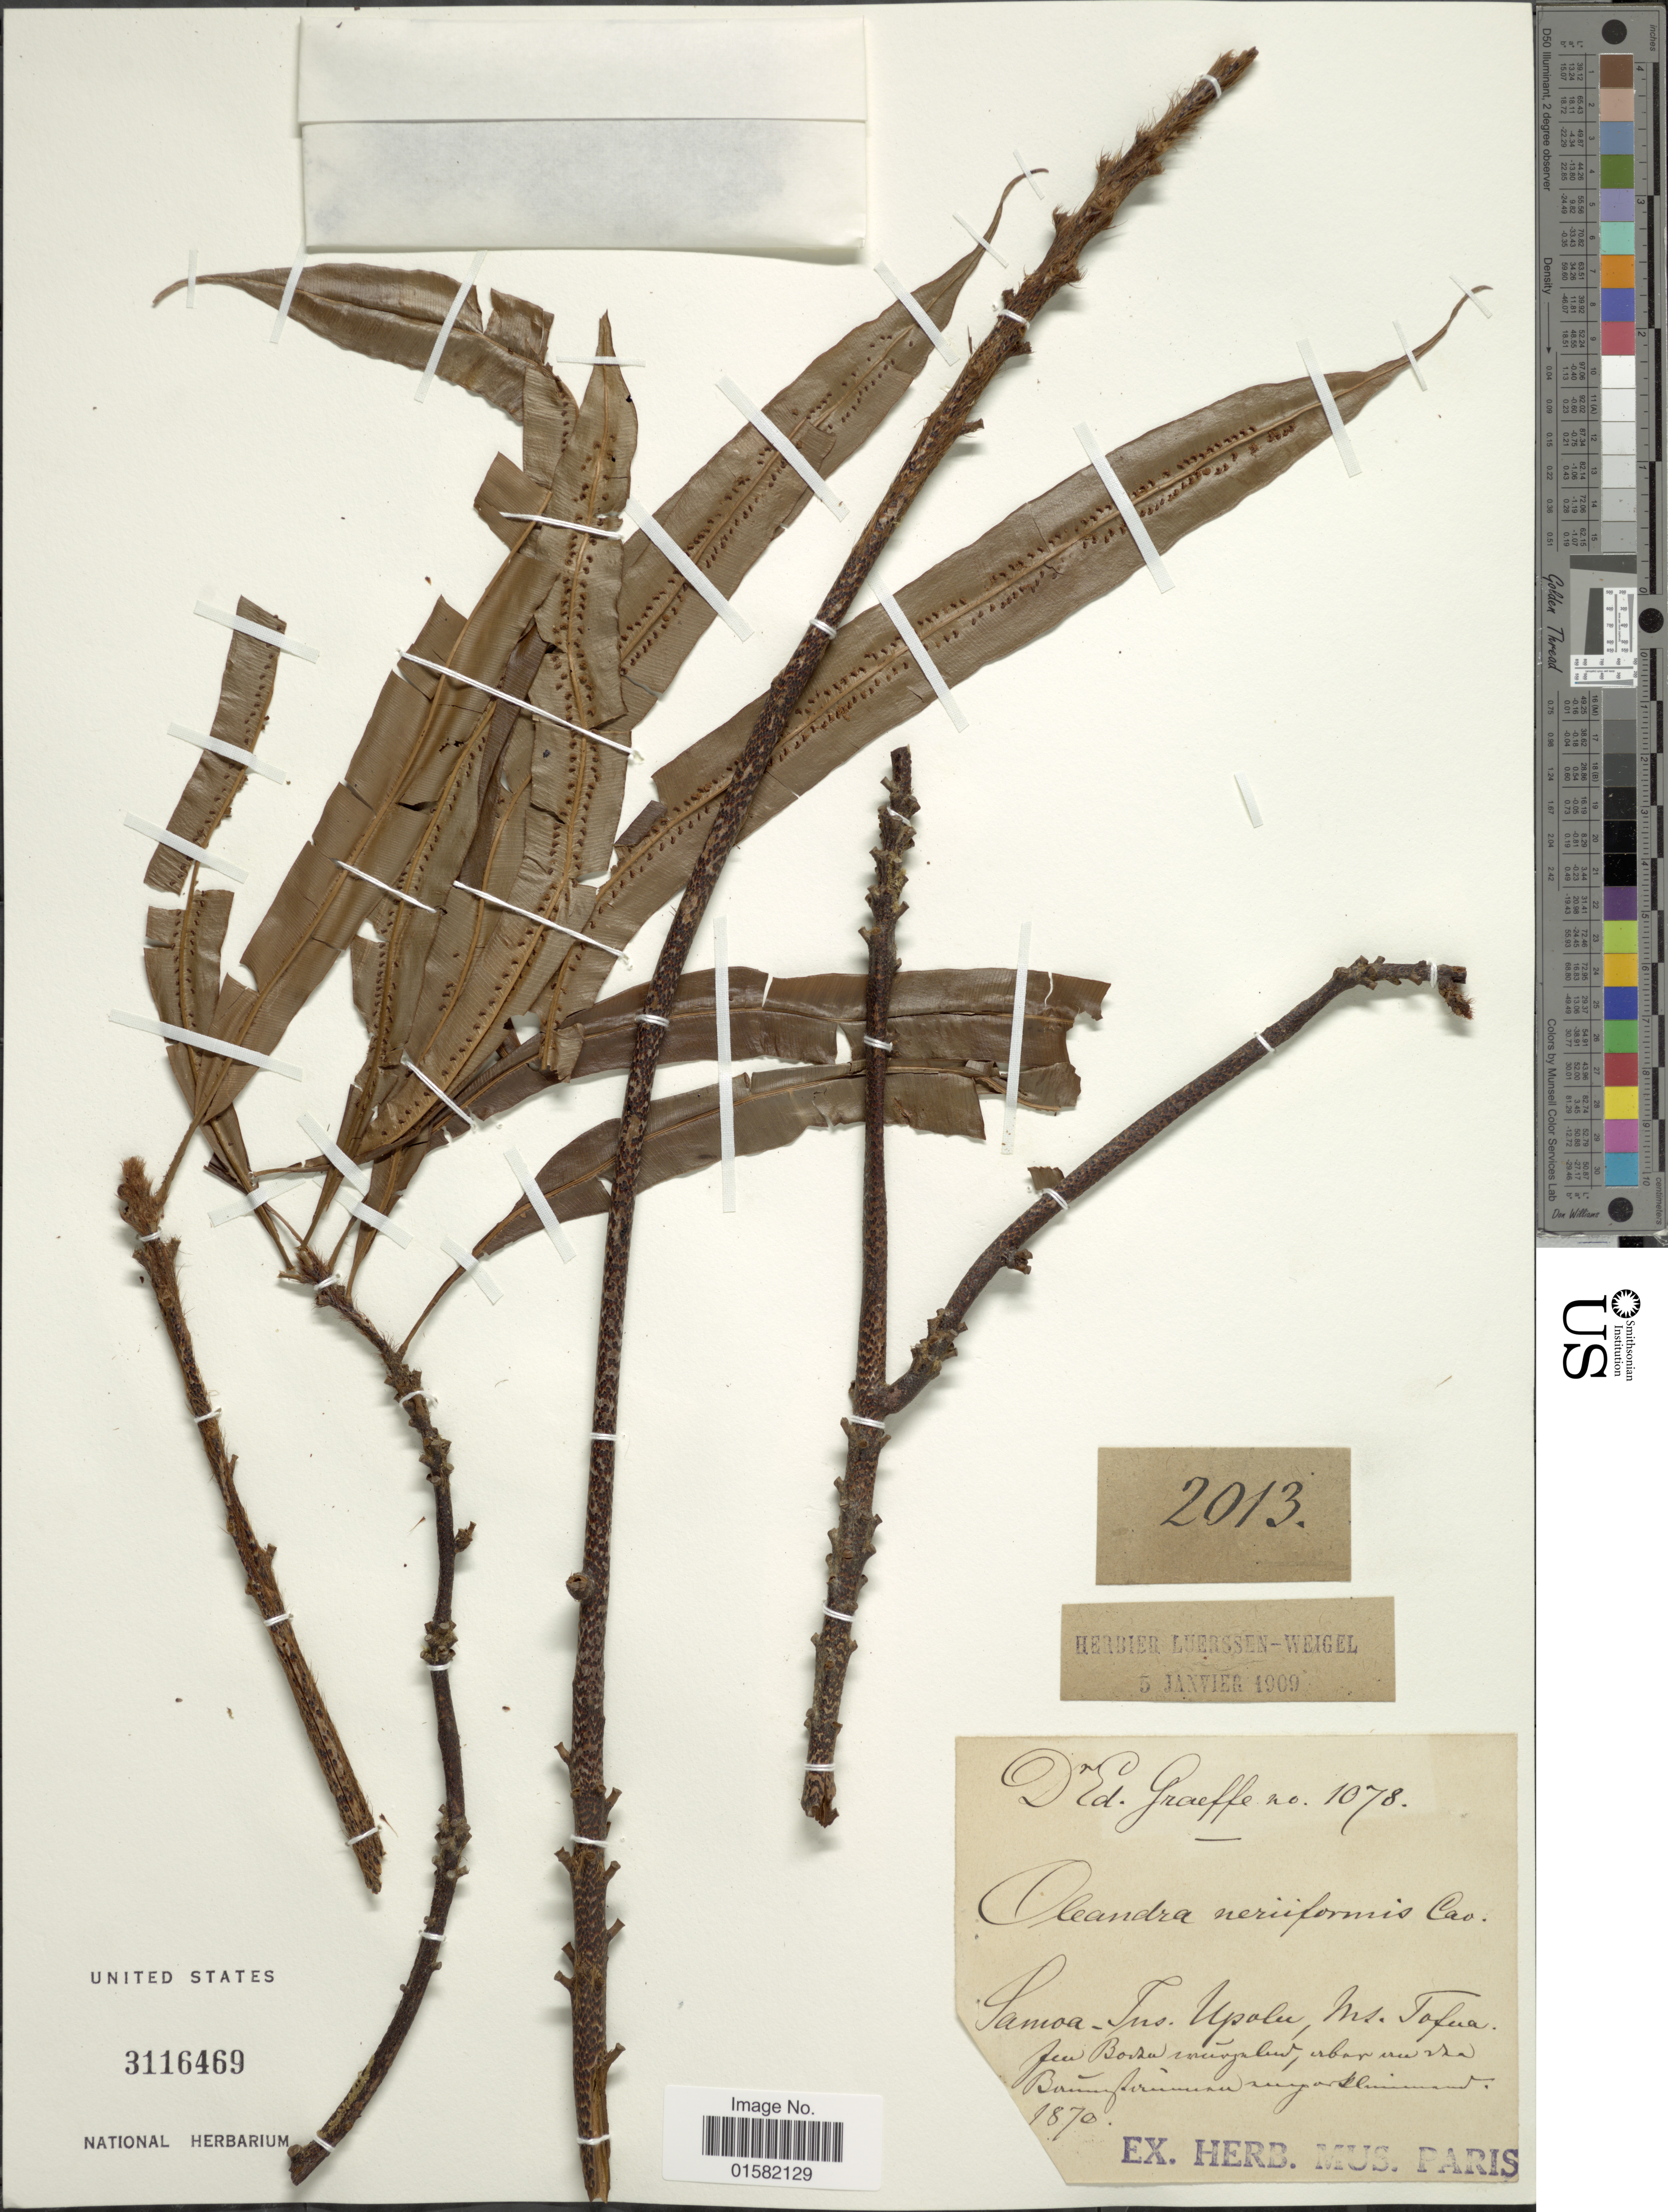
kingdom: Plantae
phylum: Tracheophyta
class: Polypodiopsida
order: Polypodiales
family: Oleandraceae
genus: Oleandra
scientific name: Oleandra neriiformis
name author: Cav.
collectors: E. Graeffe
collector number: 1078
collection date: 1870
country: Samoa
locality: Samoa-Ino Upolu Mt. Tofua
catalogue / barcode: US 3116469